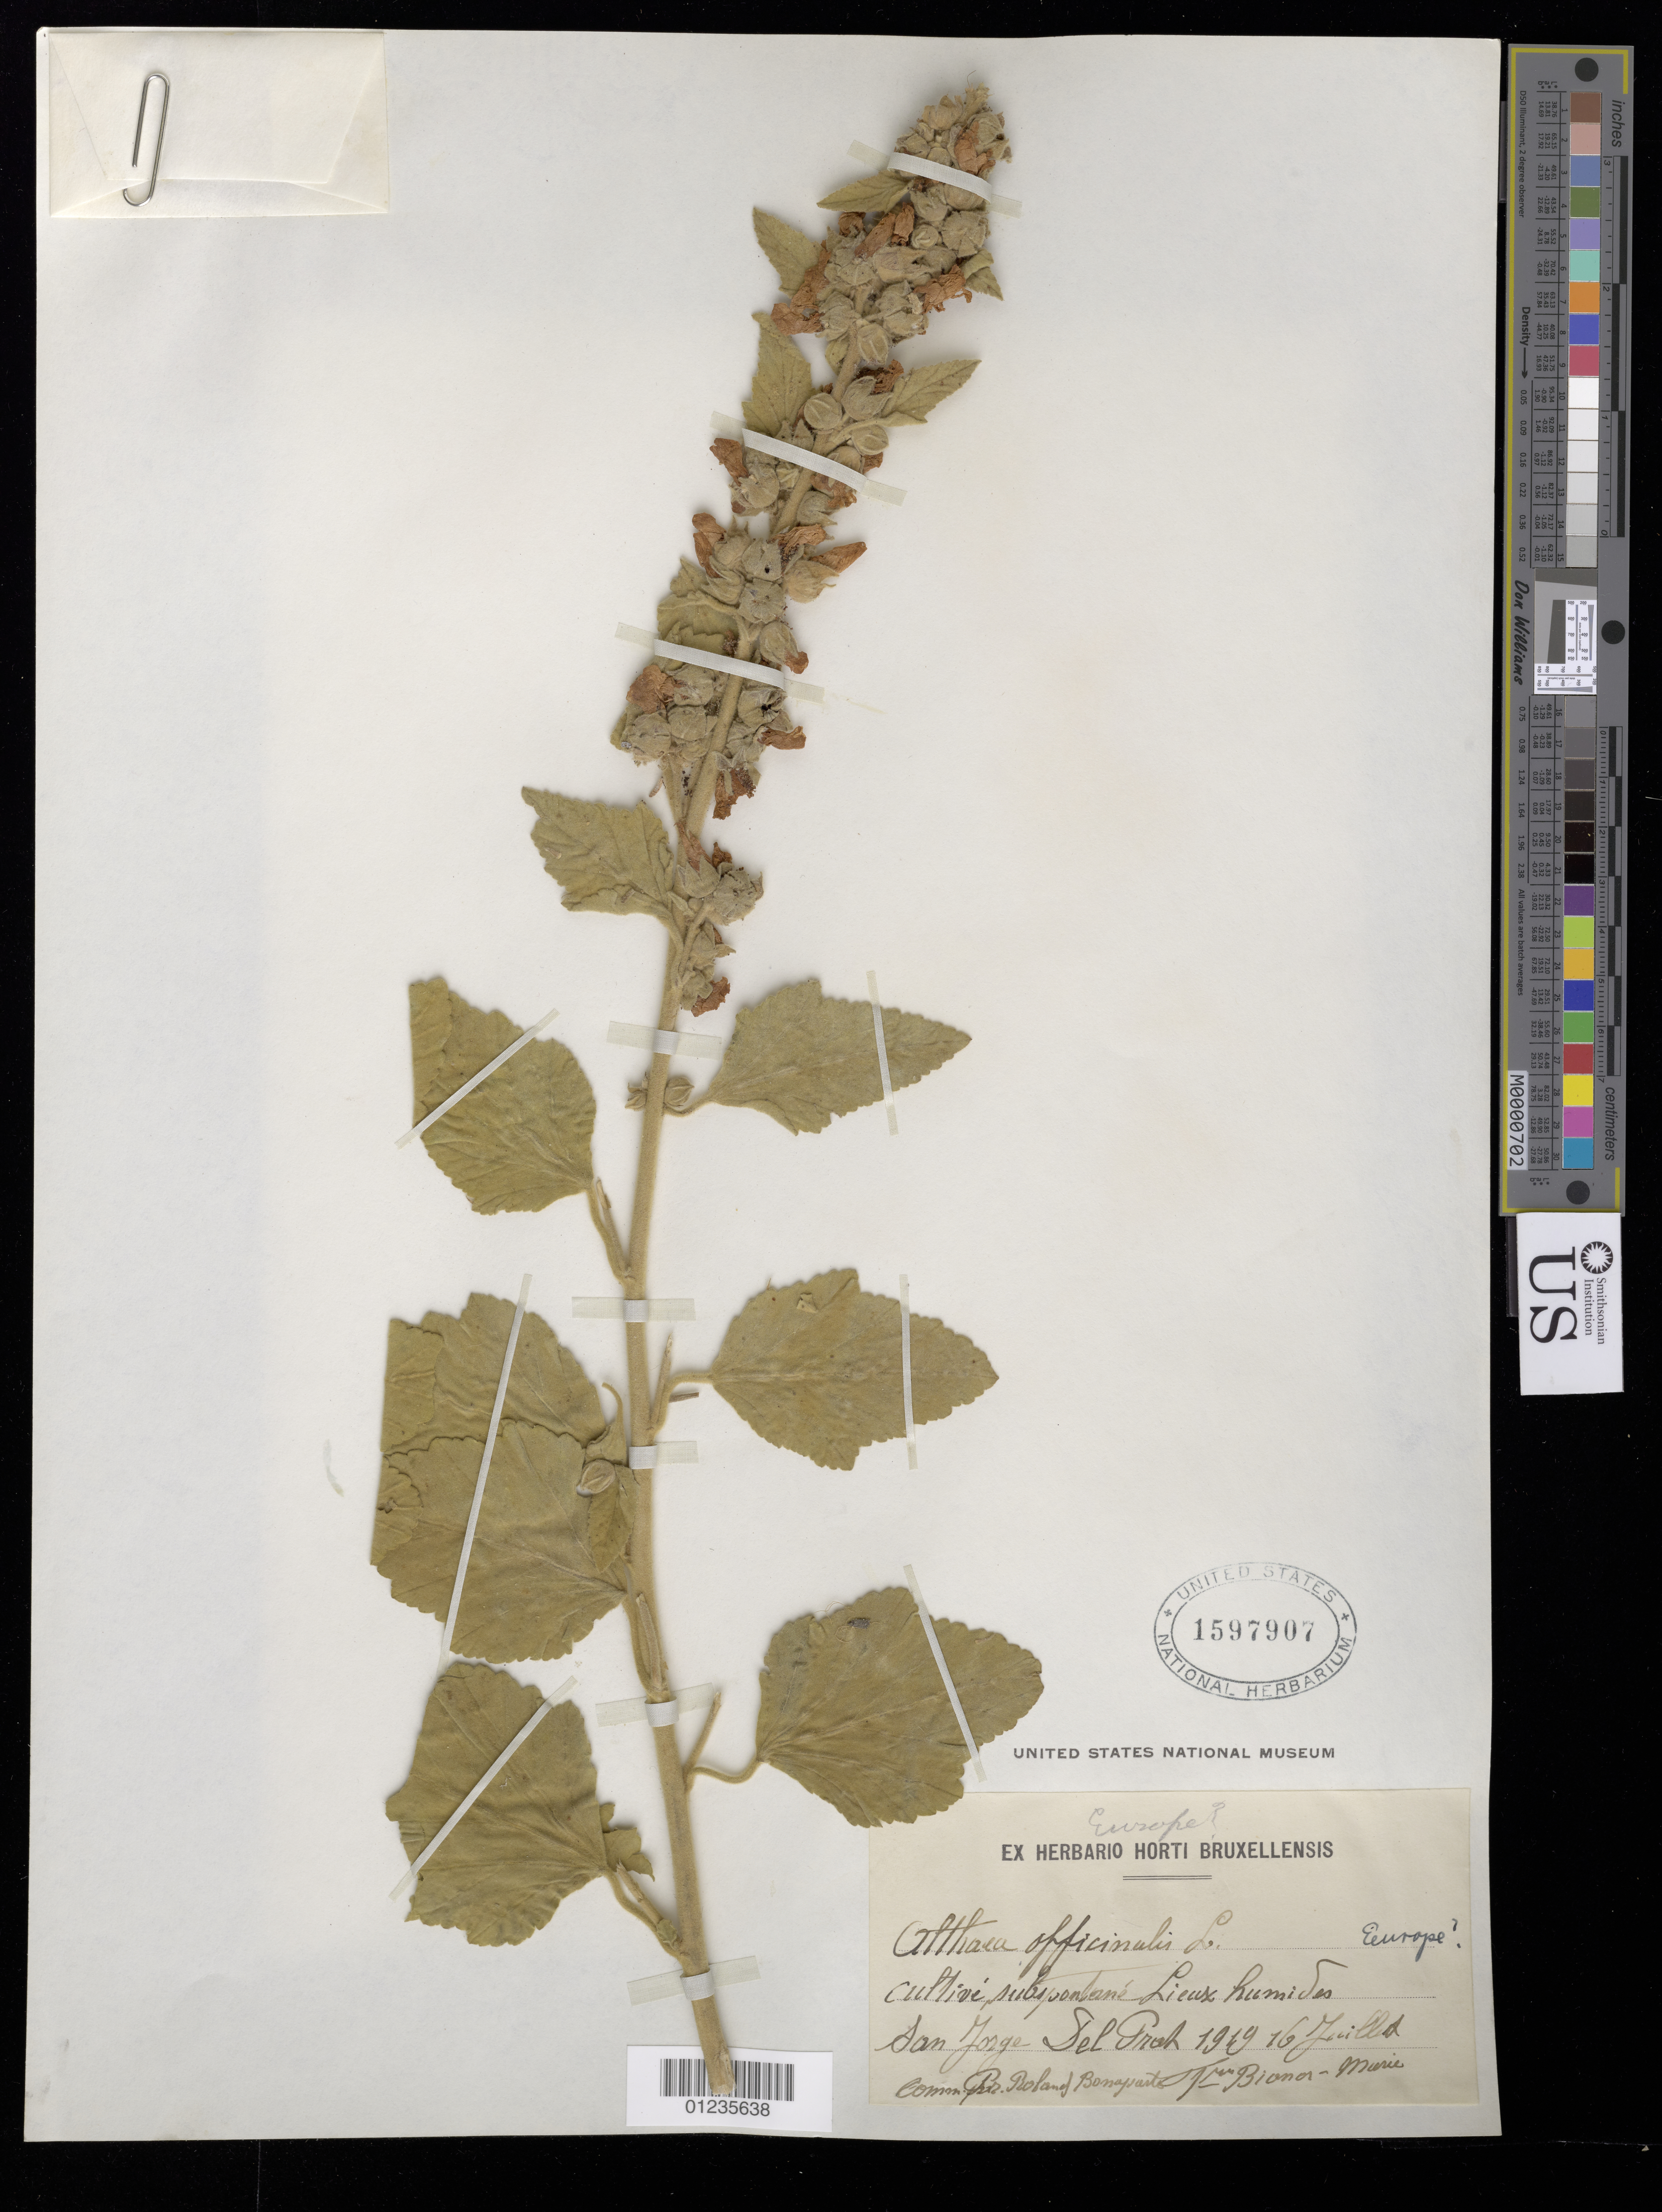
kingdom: Plantae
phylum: Tracheophyta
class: Magnoliopsida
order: Malvales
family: Malvaceae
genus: Althaea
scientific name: Althaea officinalis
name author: L.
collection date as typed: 16 Jul 1919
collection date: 1919-07-16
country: Portugal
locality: San Jorge.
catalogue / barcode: US 1597907